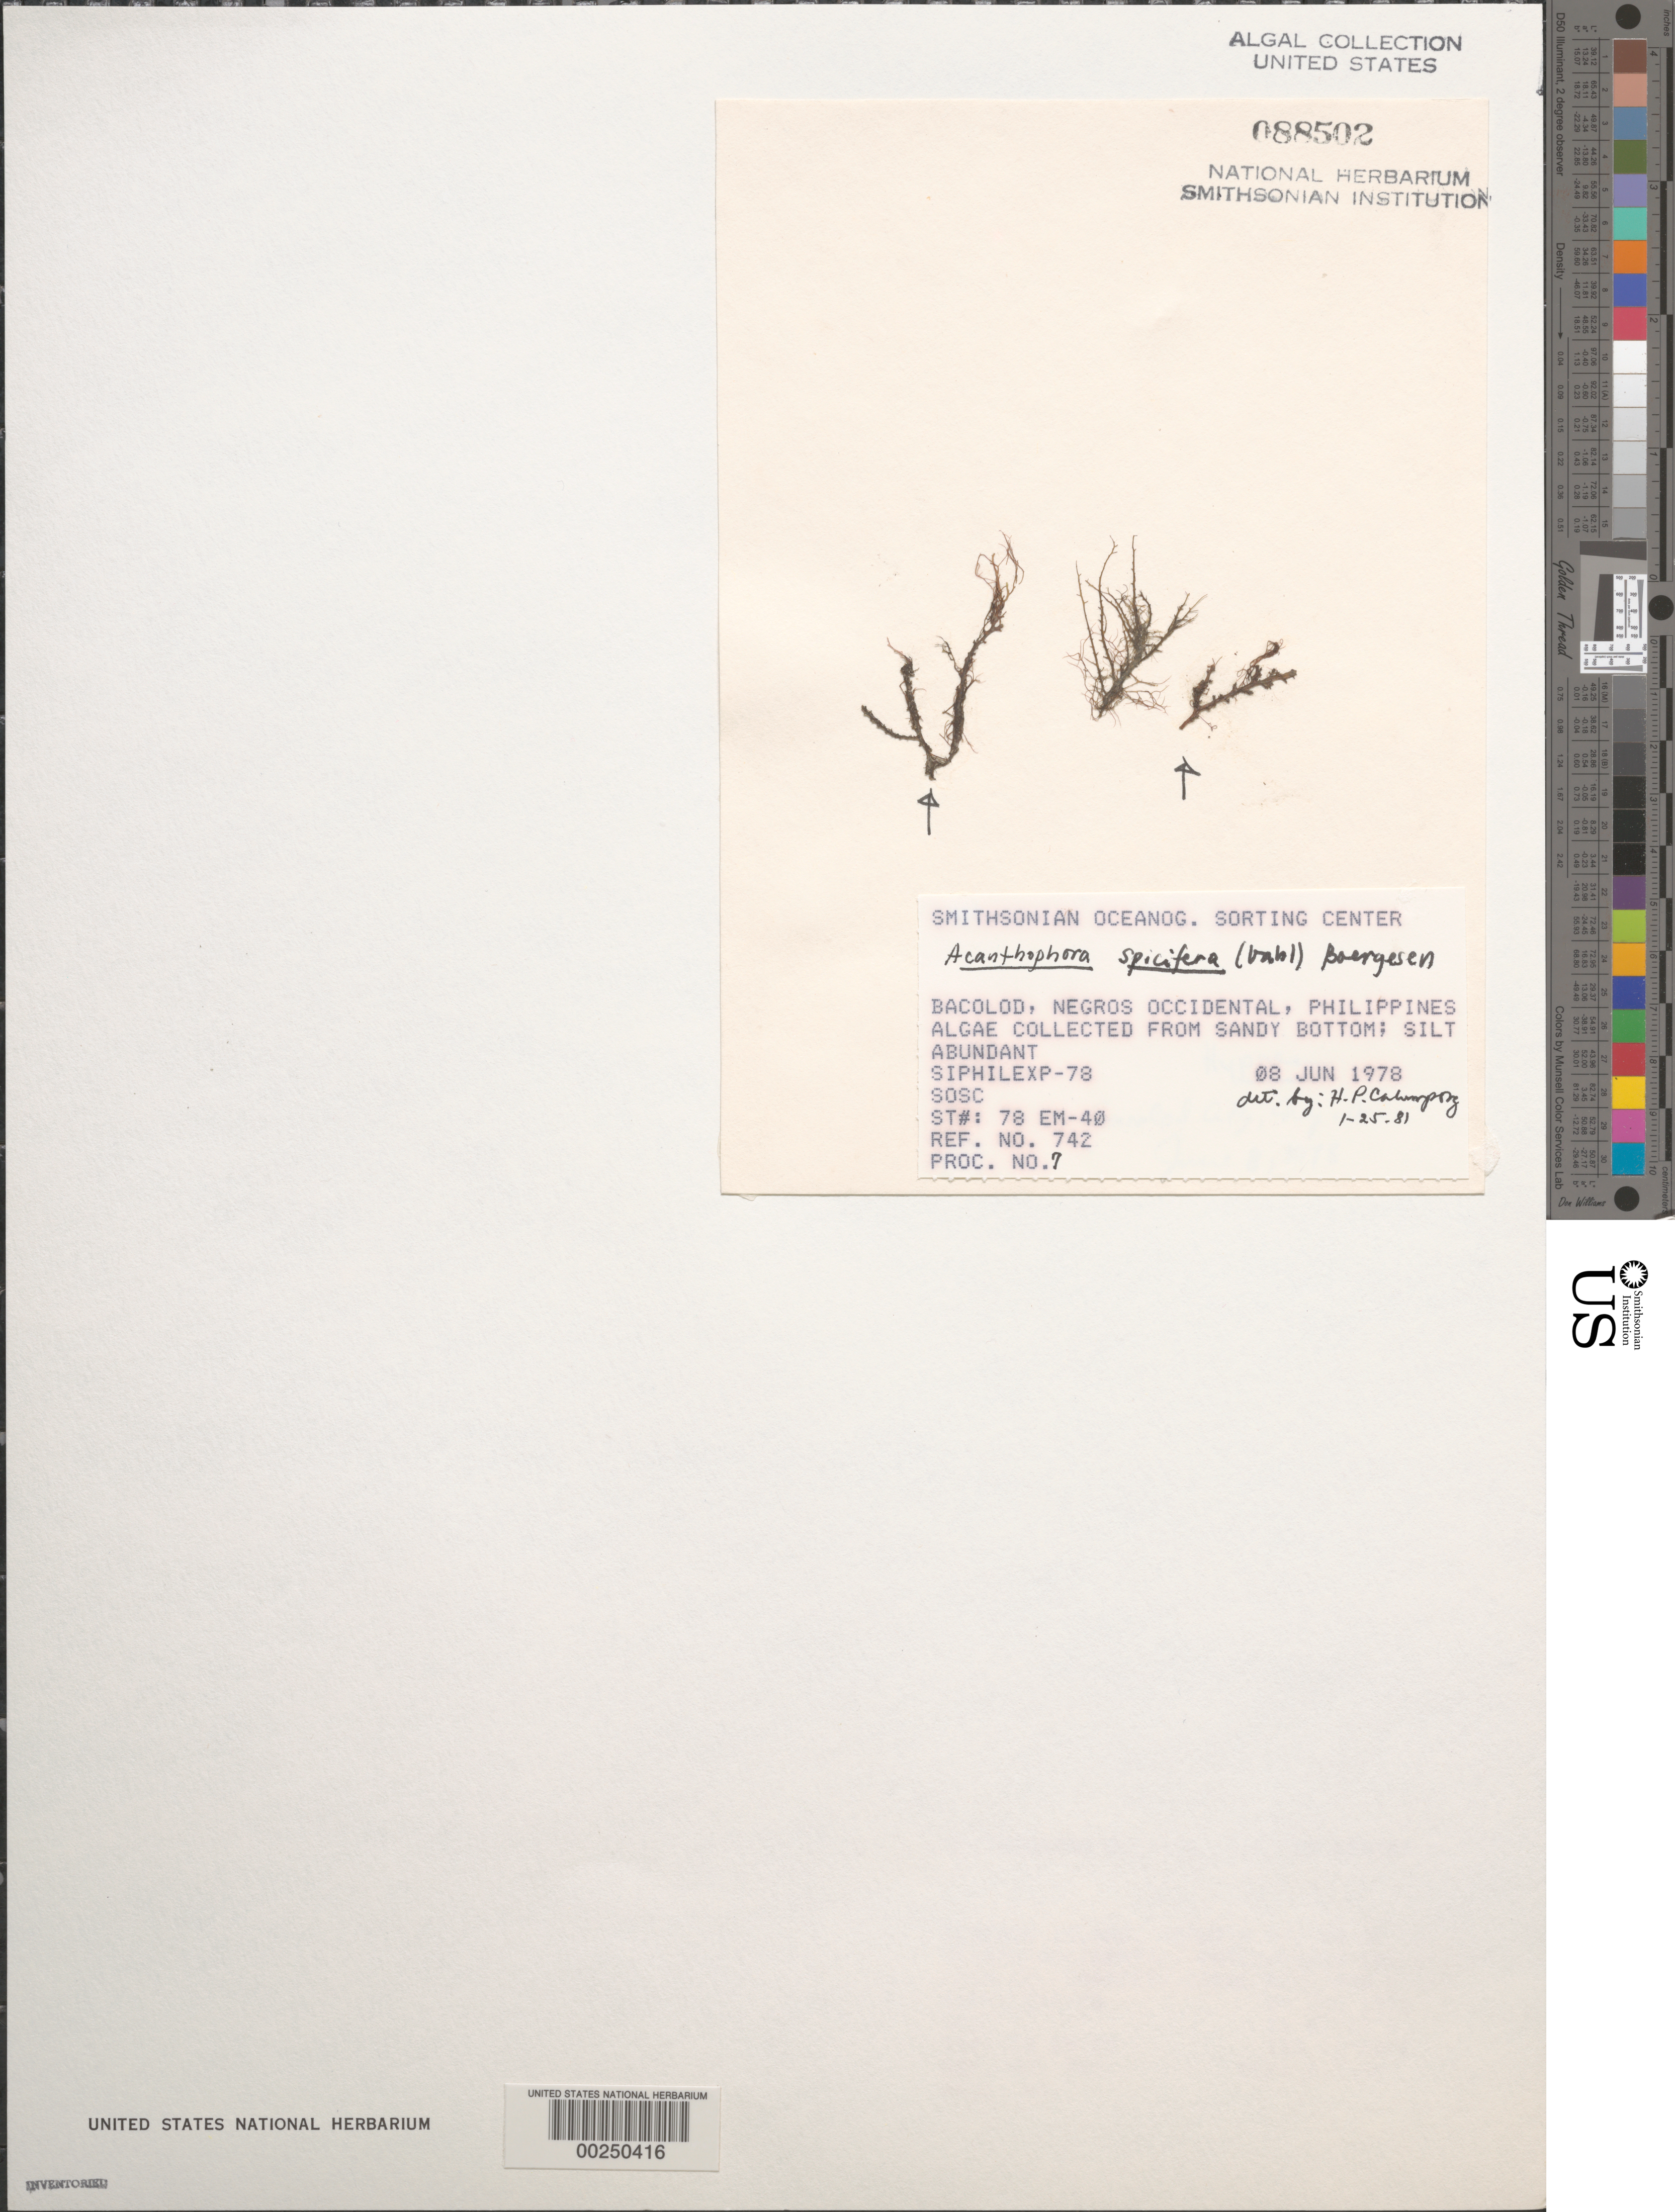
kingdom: Plantae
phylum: Rhodophyta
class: Florideophyceae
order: Ceramiales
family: Rhodomelaceae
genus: Acanthophora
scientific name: Acanthophora spicifera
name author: (Vahl) Børgesen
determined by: Calumpong, H. P.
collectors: SOSC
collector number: Station 78 Em-40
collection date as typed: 08 Jun 1978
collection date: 1978-06-08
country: Philippines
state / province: Western Visayas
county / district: Negros Occidental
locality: Bacolod, negros occidental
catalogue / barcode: US 88502